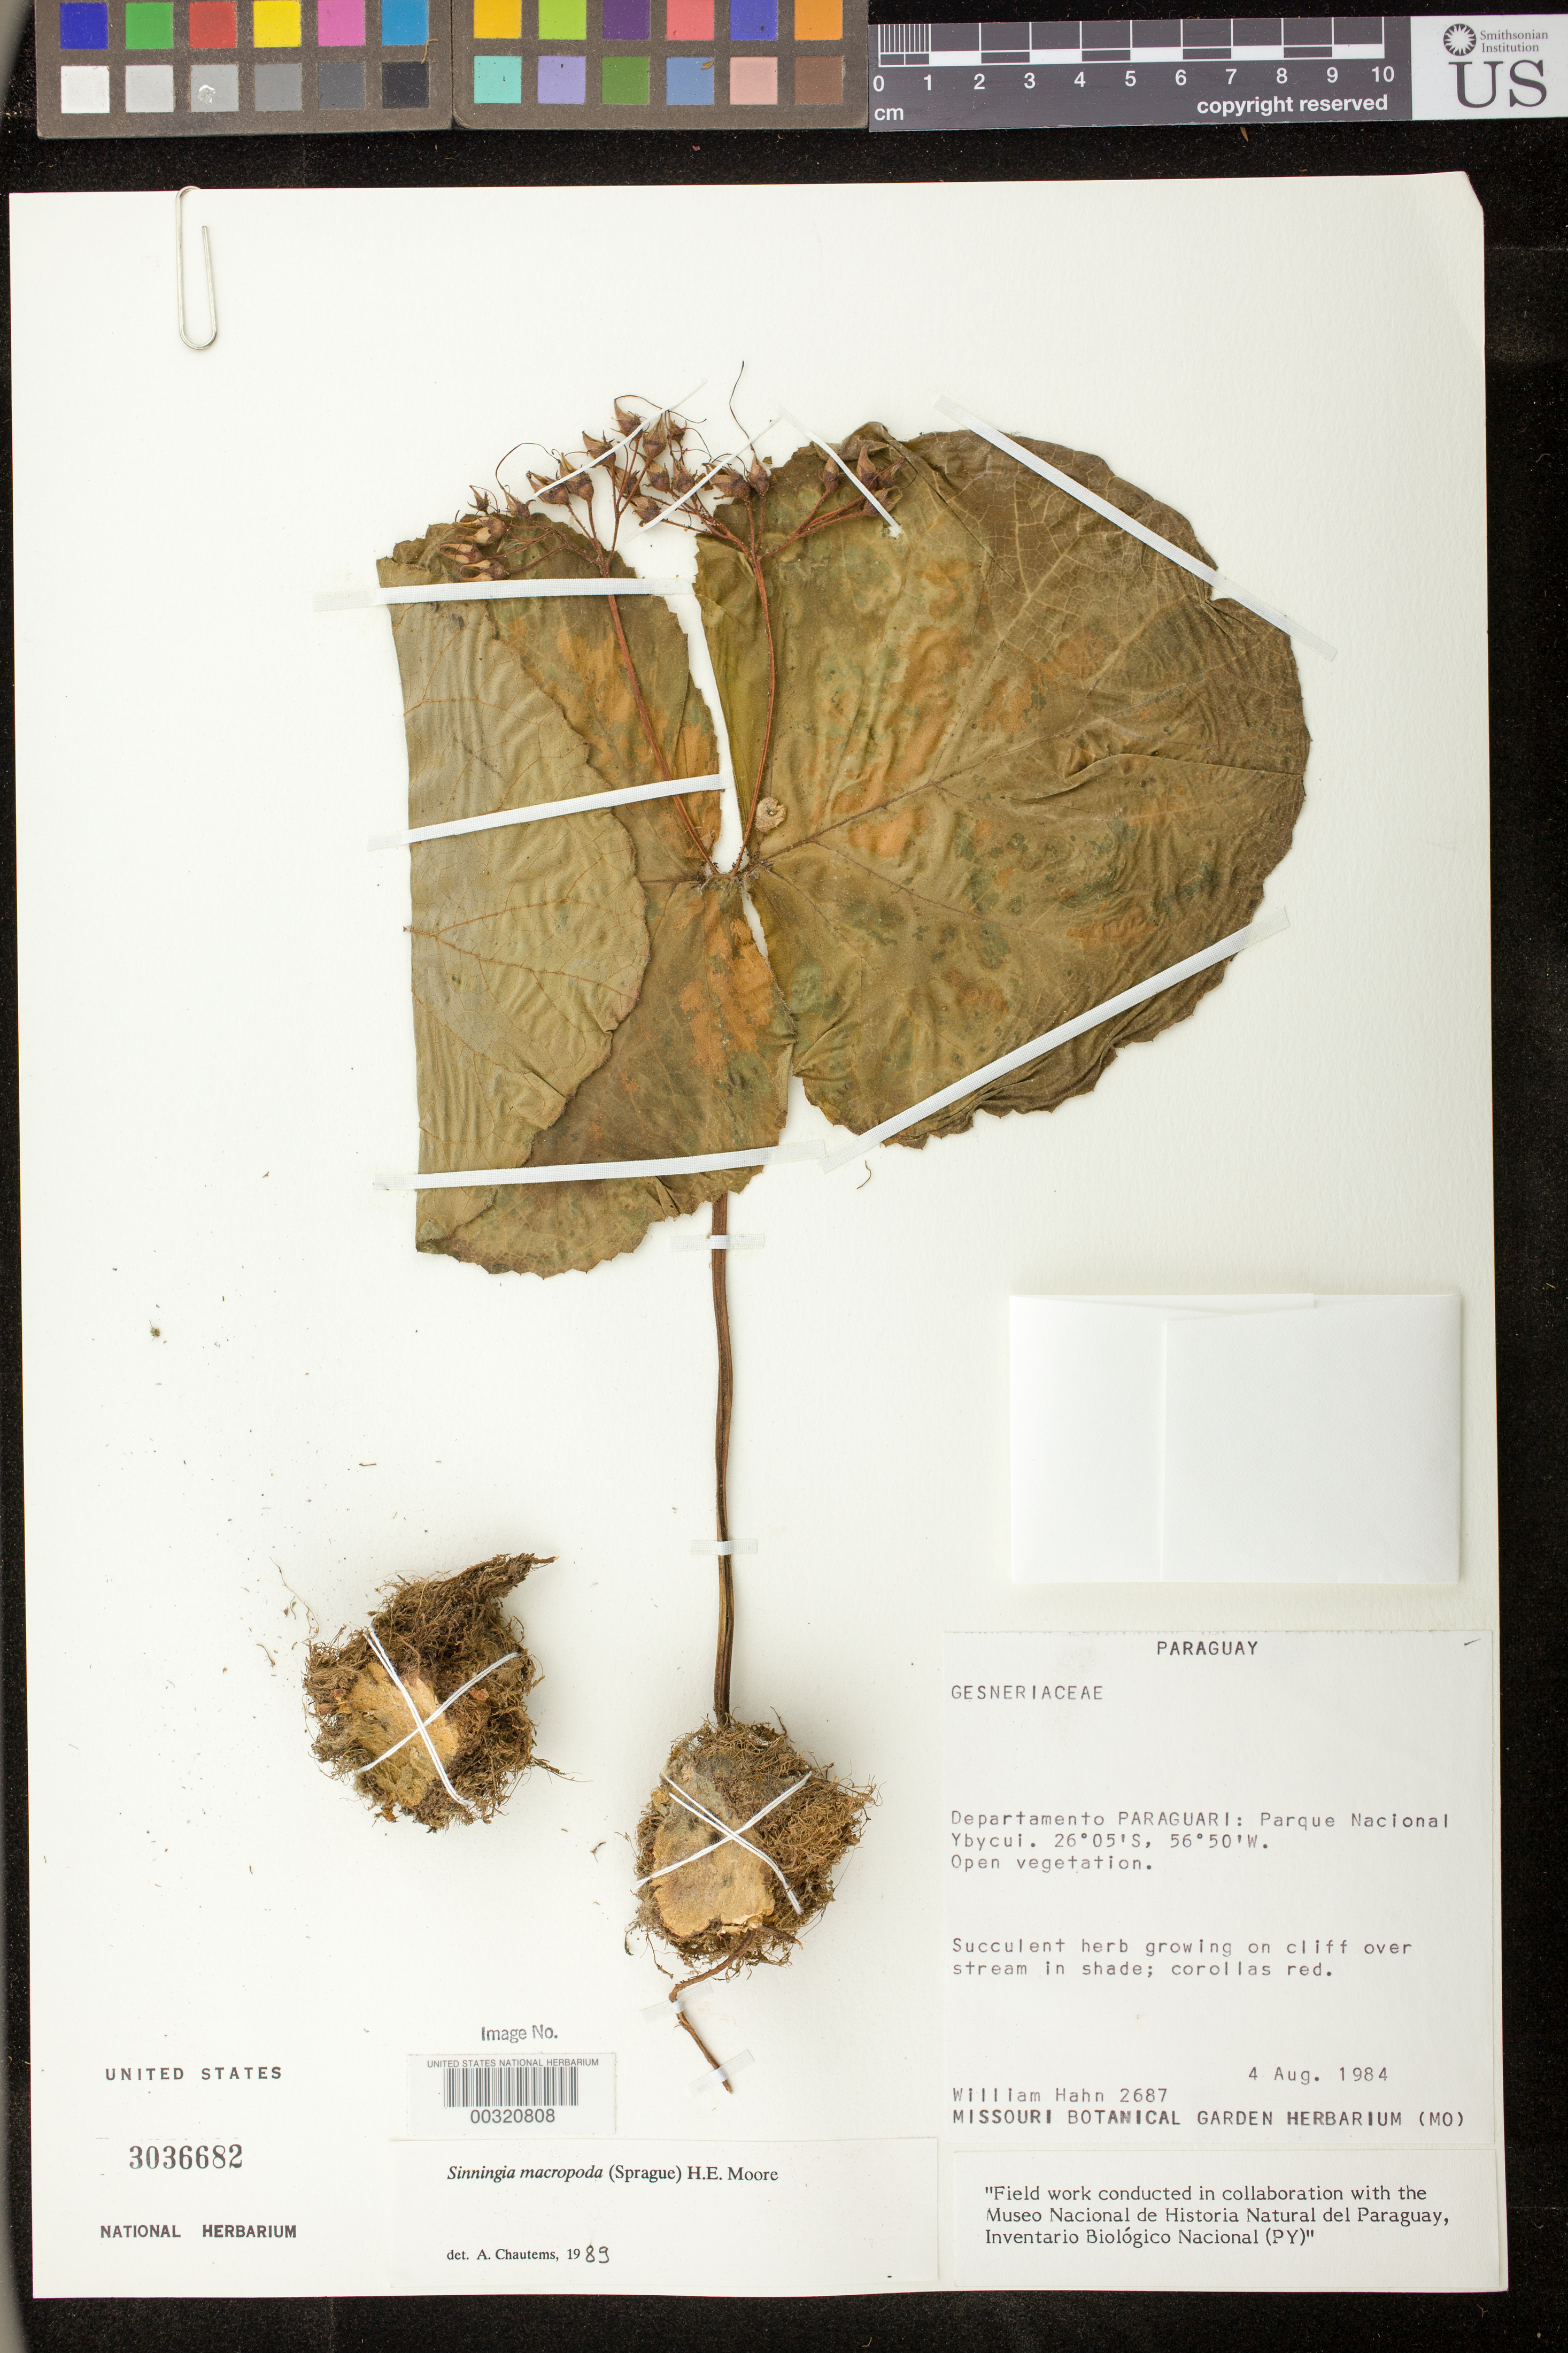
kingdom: Plantae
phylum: Tracheophyta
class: Magnoliopsida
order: Lamiales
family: Gesneriaceae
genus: Sinningia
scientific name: Sinningia macropoda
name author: (Sprague) H.E. Moore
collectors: W. Hahn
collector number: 2687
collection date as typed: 04 Aug 1984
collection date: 1984-08-04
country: Paraguay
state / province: Paraguarí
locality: Parque Nacional Ybycui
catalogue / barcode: US 3036682